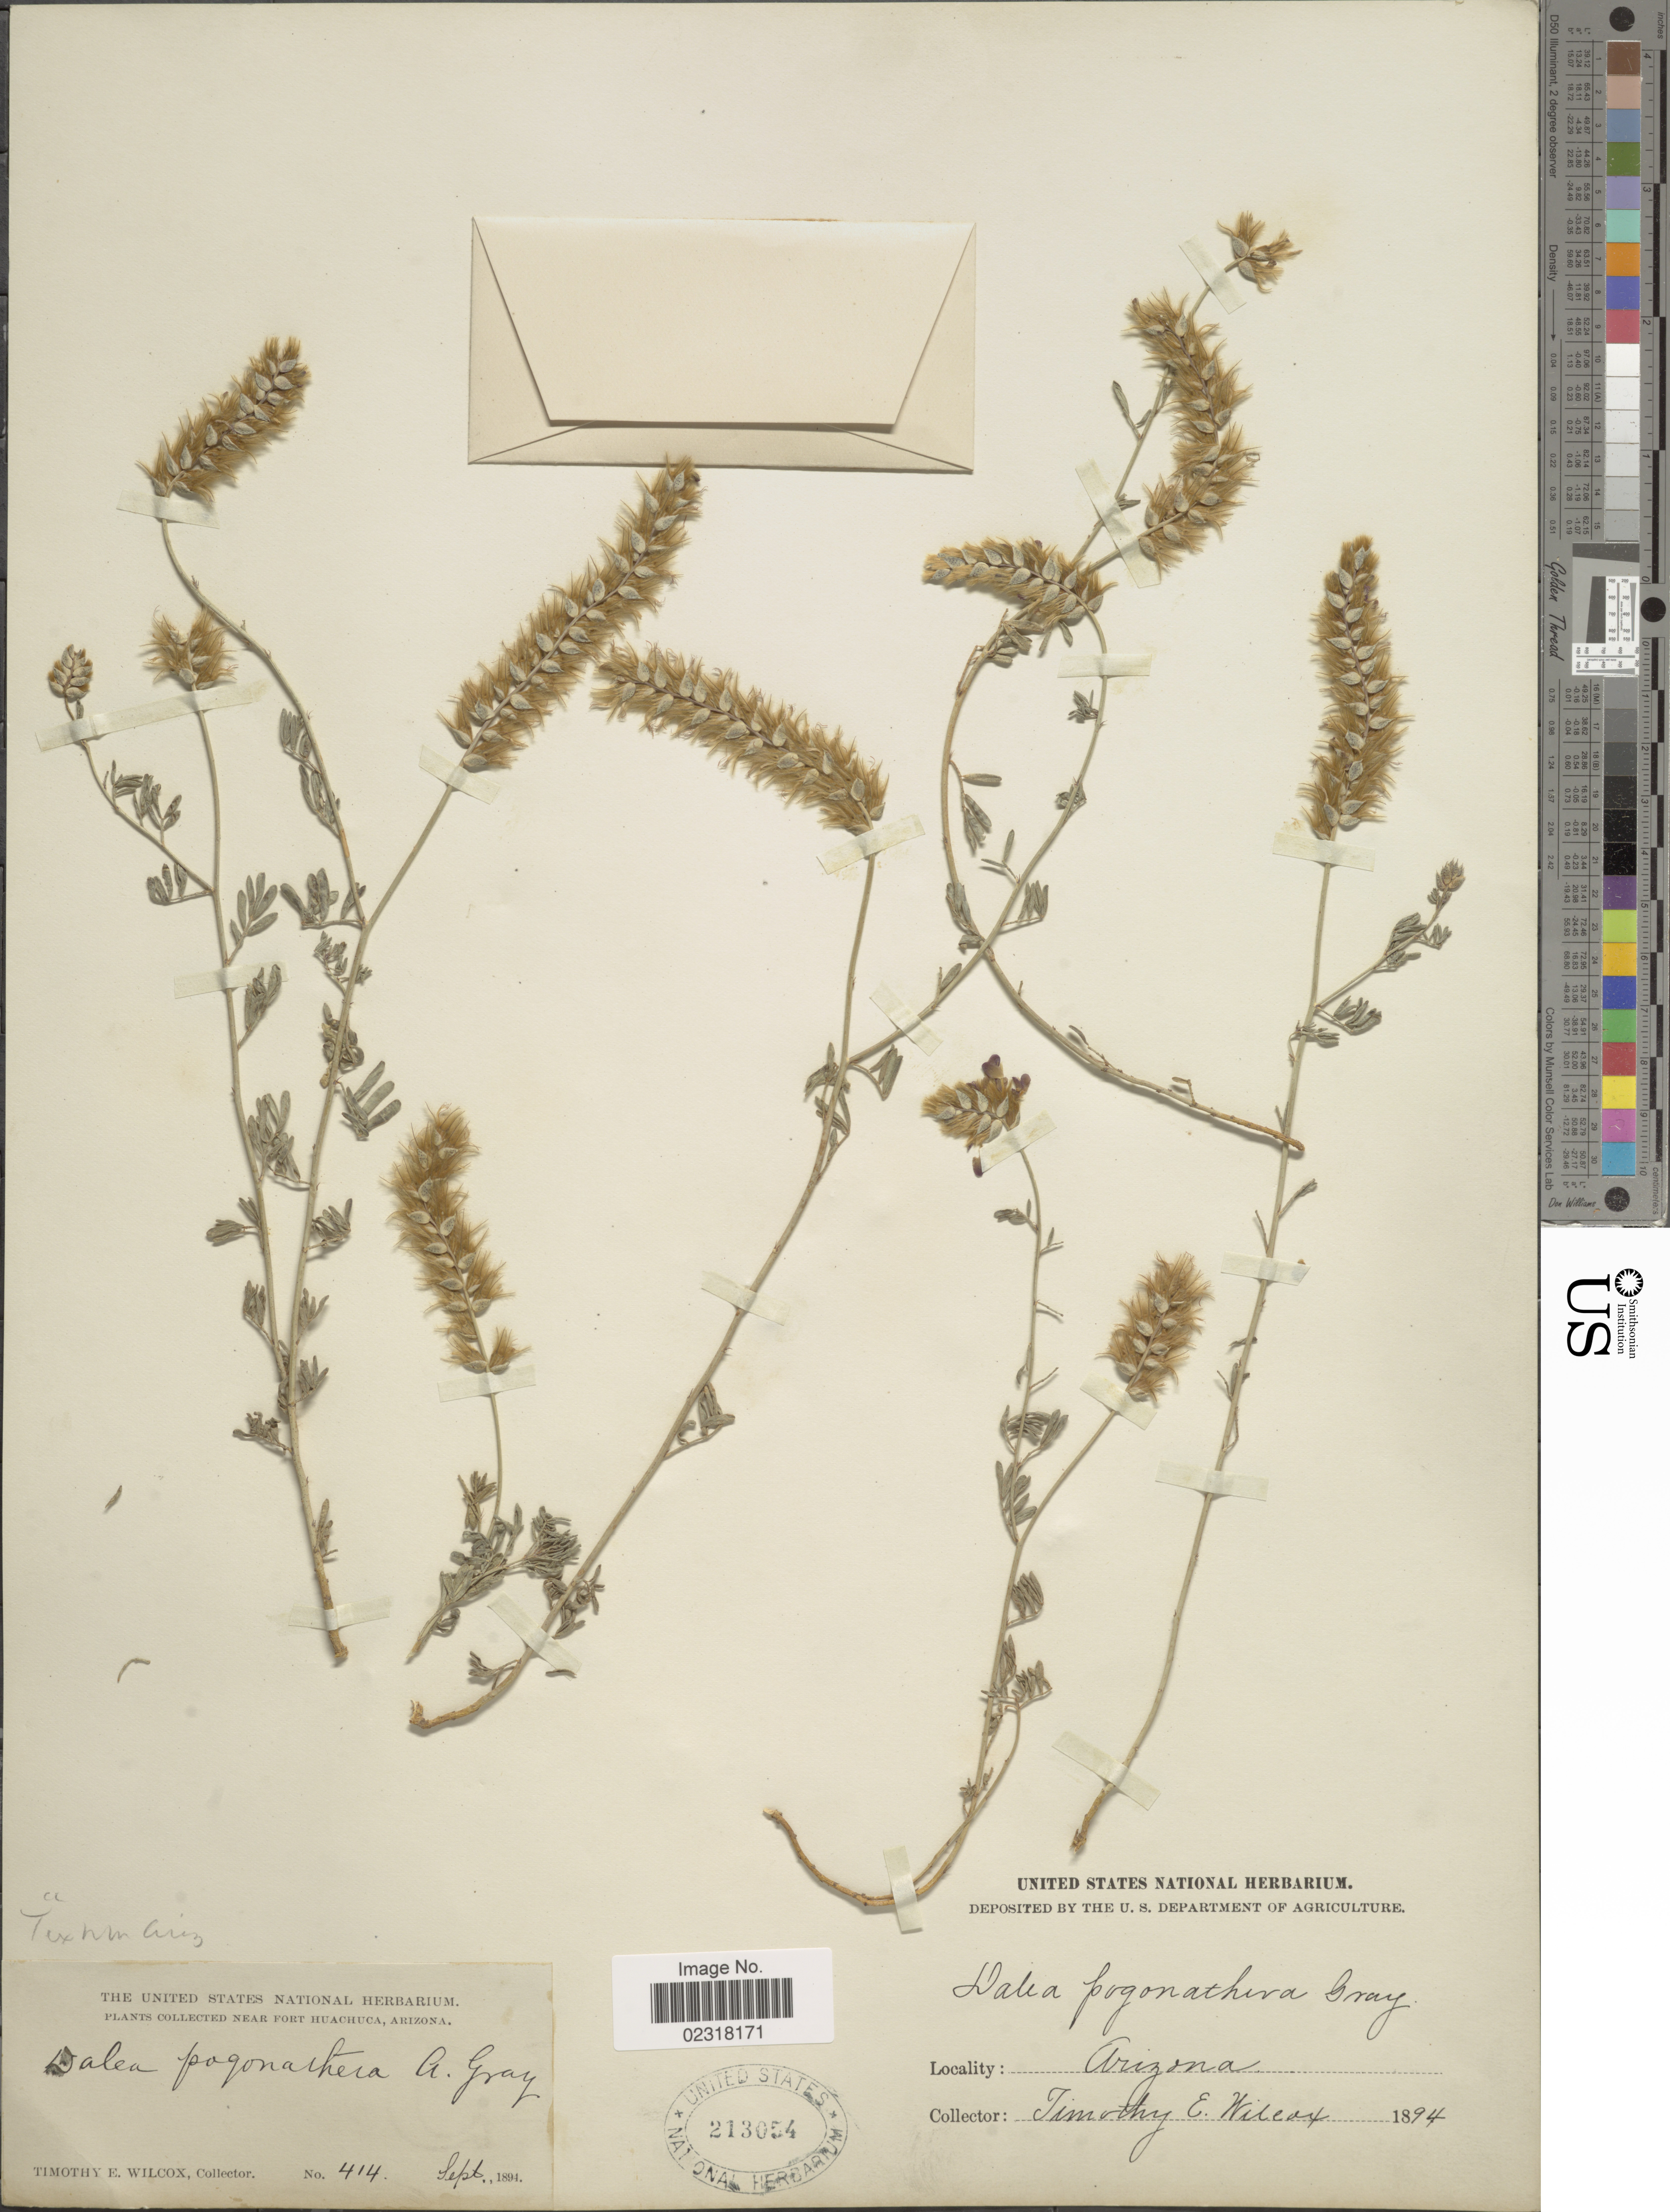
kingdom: Plantae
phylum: Tracheophyta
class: Magnoliopsida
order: Fabales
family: Fabaceae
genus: Dalea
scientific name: Dalea pogonathera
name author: A. Gray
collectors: T. E. Wilcox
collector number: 414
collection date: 1894-09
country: United States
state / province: Arizona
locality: Near Port Huachuca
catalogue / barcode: US 213054